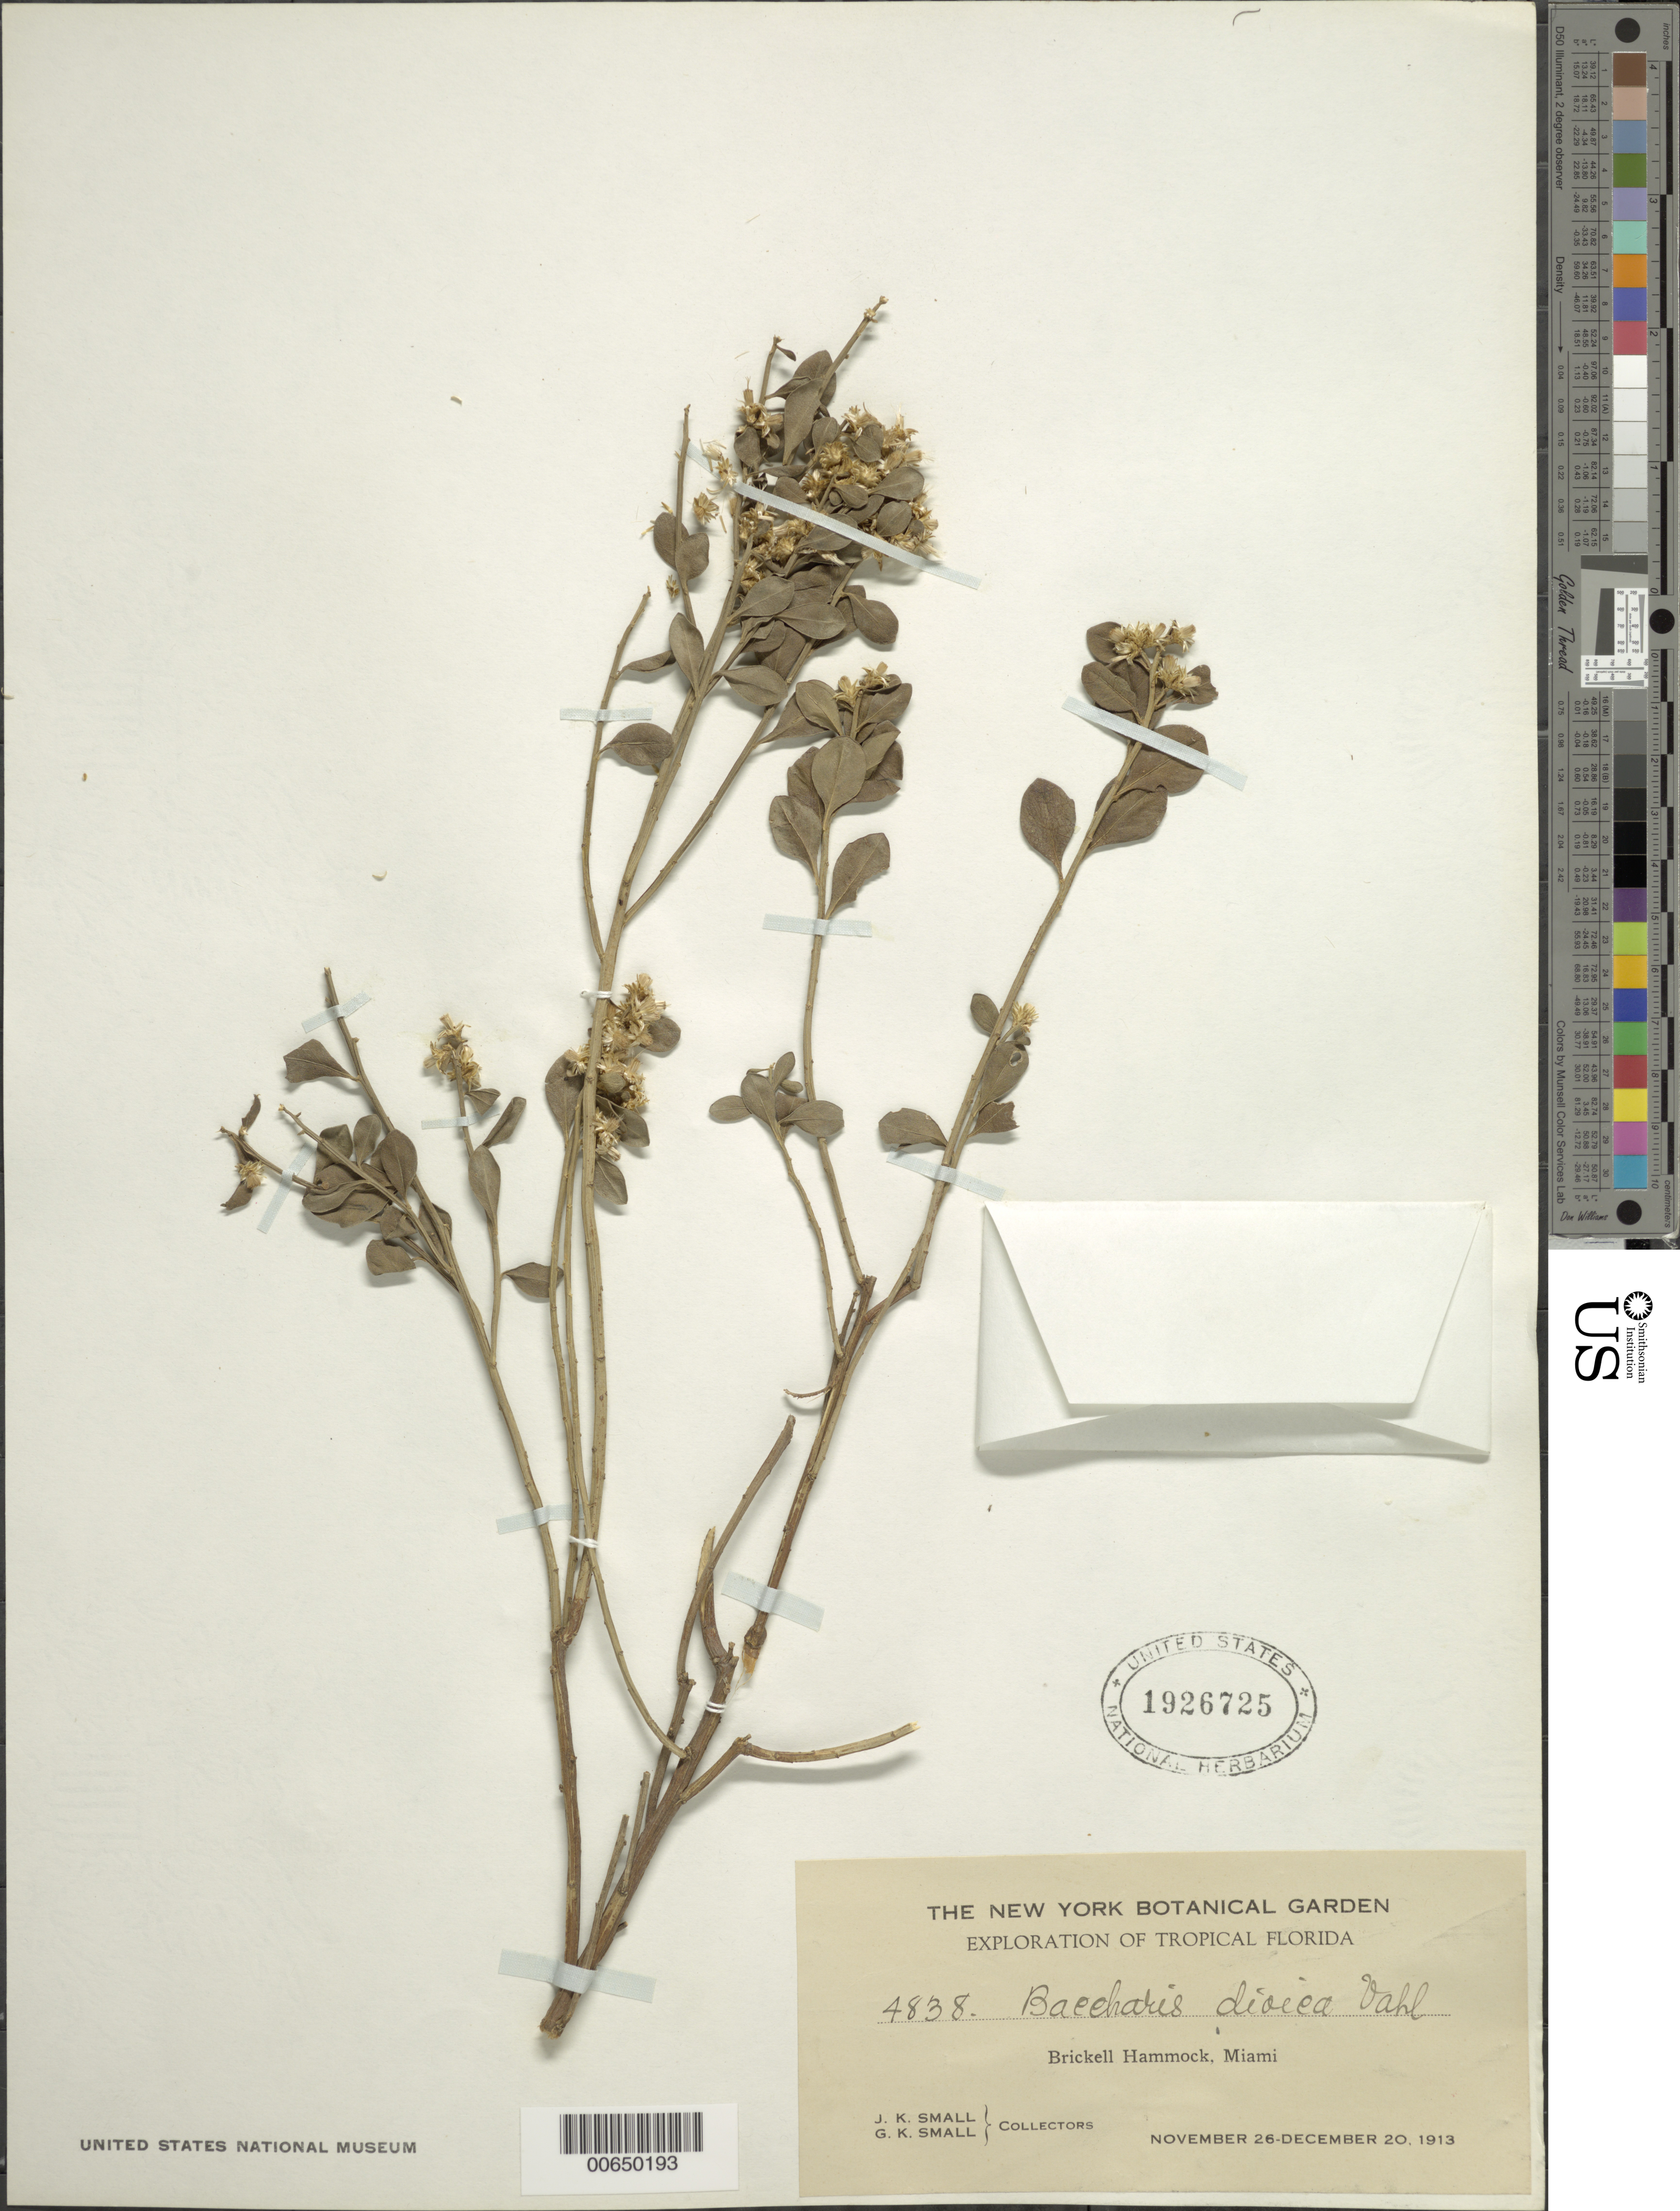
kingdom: Plantae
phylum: Tracheophyta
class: Magnoliopsida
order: Asterales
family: Asteraceae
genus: Baccharis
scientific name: Baccharis dioica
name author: Vahl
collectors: J. K. Small & G. K. Small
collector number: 4838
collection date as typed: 26 Nov 1913 to 20 Dec 1913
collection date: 1913-11-26/1913-12-20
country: United States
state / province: Florida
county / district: Dade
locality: Brickell Hammock, Miami.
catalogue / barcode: US 1926725